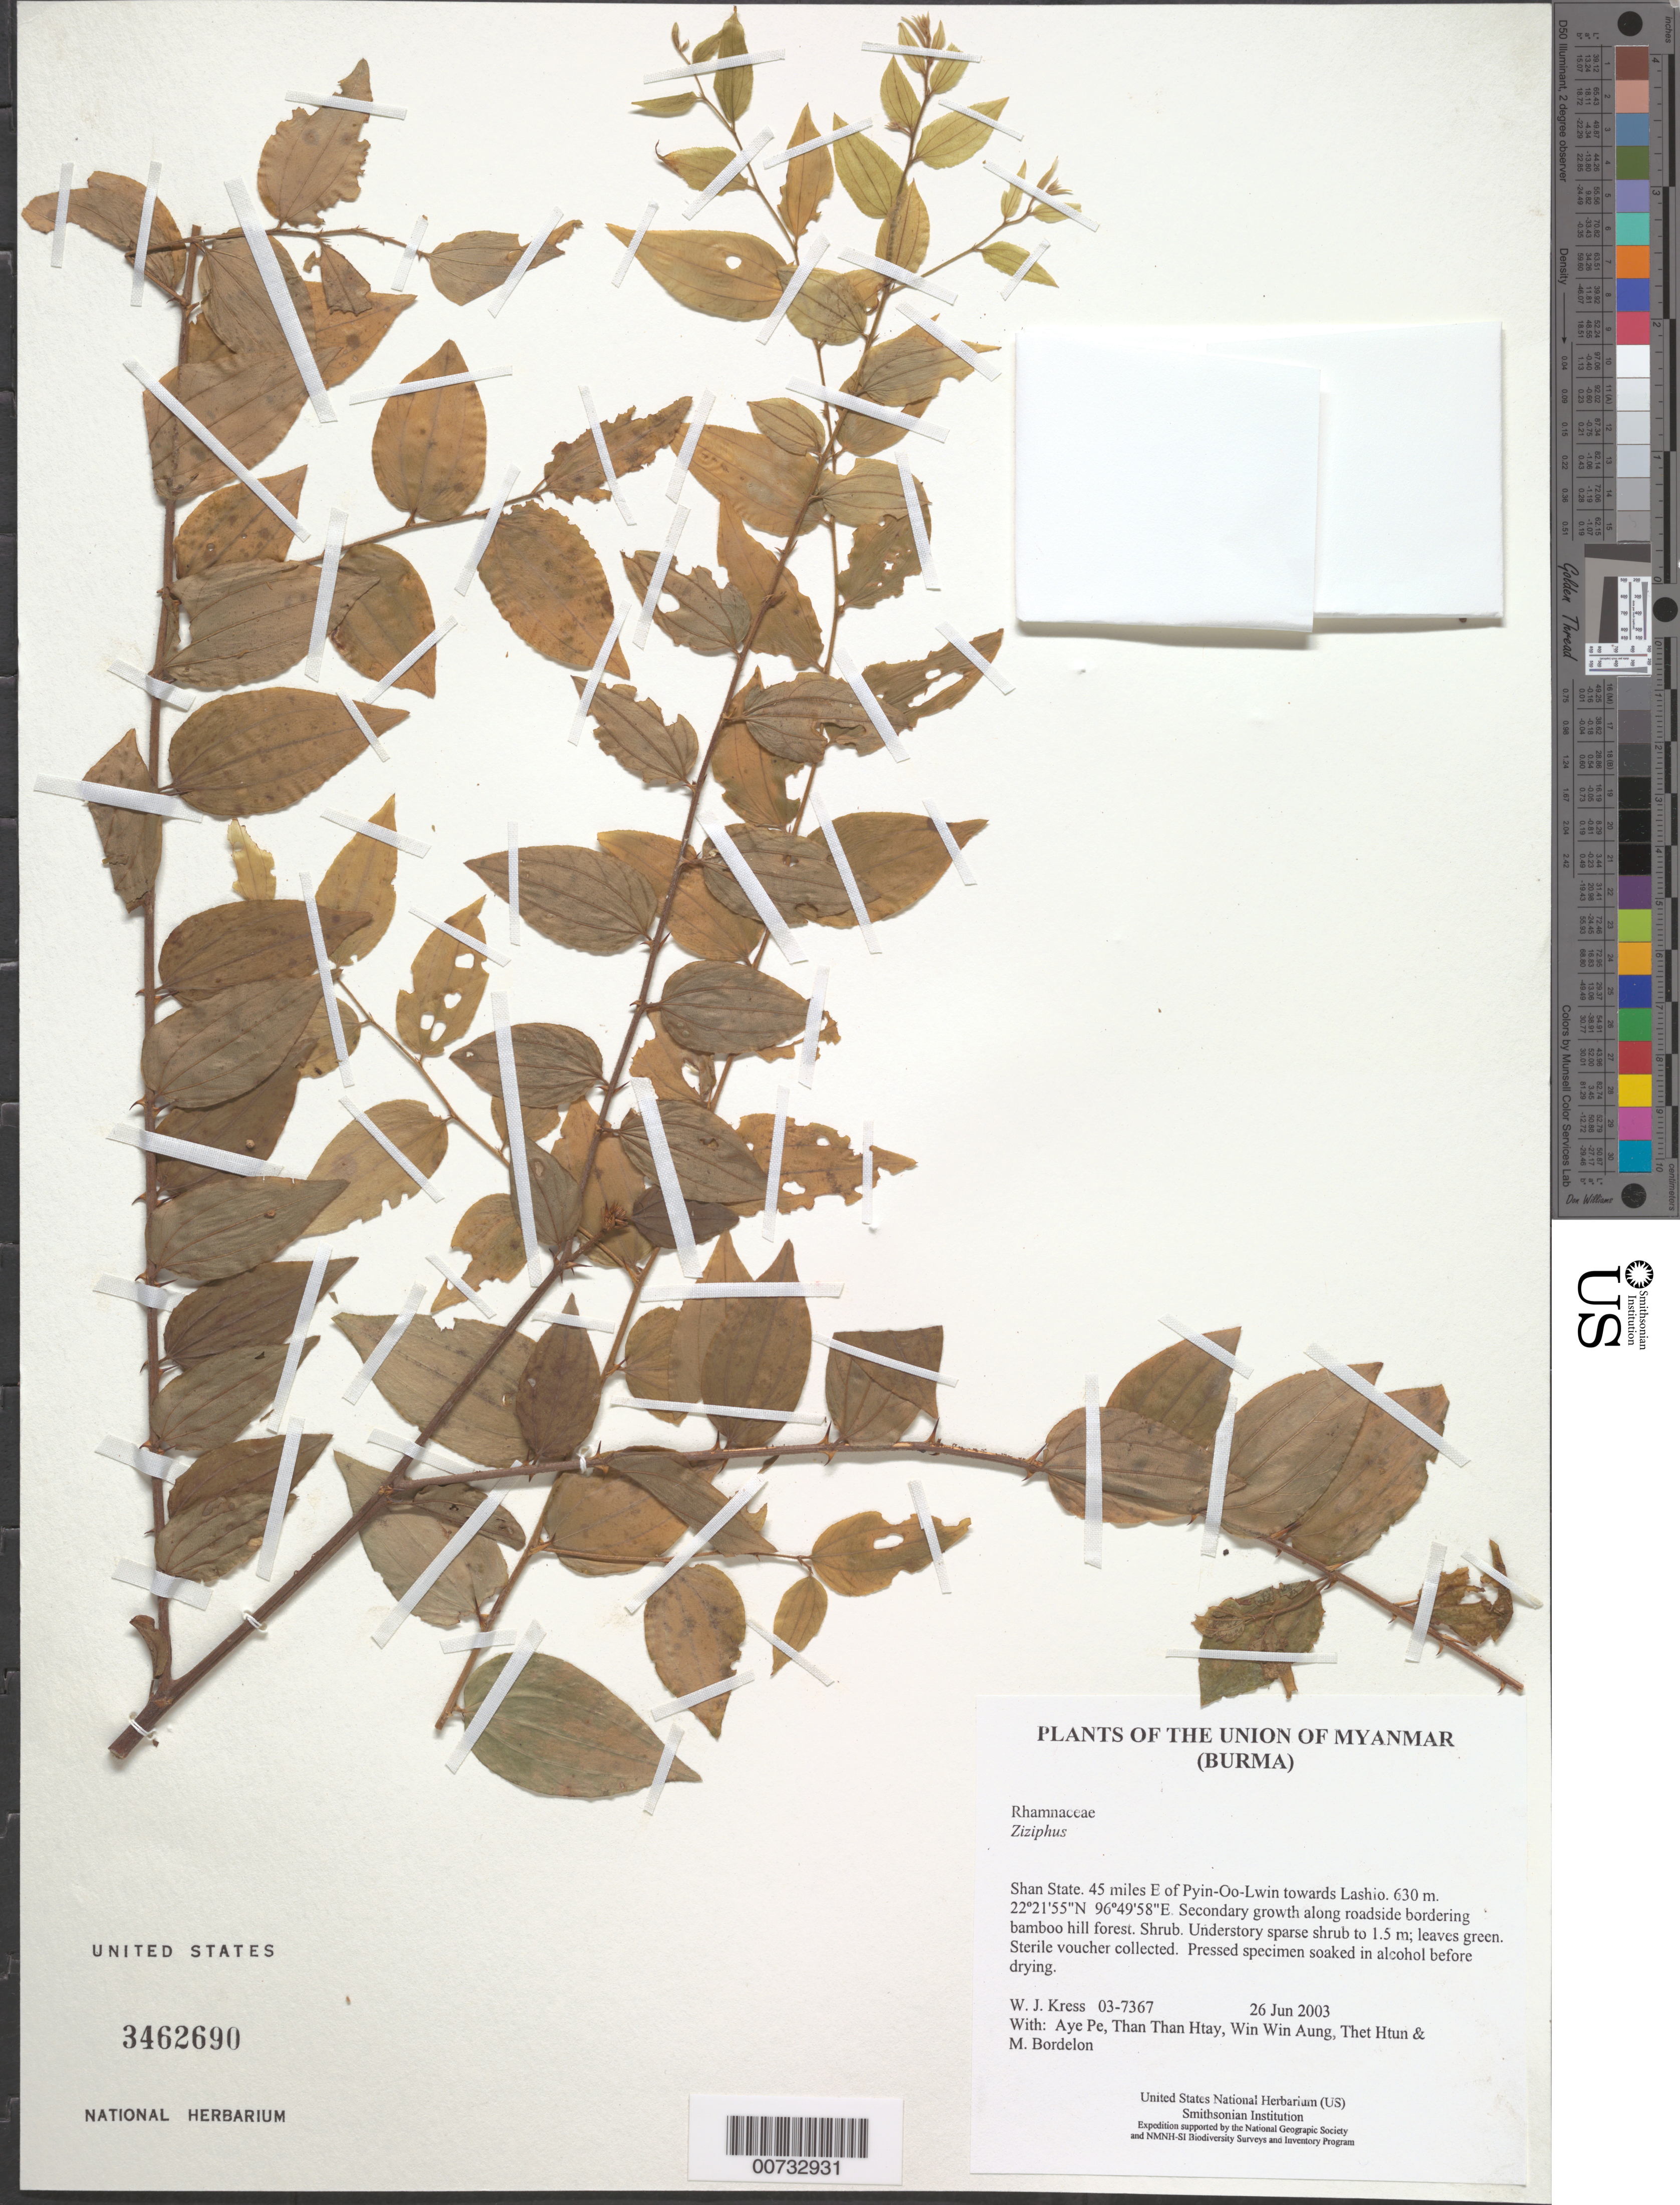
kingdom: Plantae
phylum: Tracheophyta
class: Magnoliopsida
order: Rosales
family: Rhamnaceae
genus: Ziziphus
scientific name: Ziziphus sp.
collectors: W. J. Kress, Aye Pe, Than Than Htay, Win Win Aung, Thet Htun & M. Bordelon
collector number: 03-7367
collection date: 2003-06-26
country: Myanmar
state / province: Shan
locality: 45 miles E of Pyin-Oo-Lwin towards Lashio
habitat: Secondary growth along roadside bordering bamboo hill forest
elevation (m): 630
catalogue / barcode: US 3462690